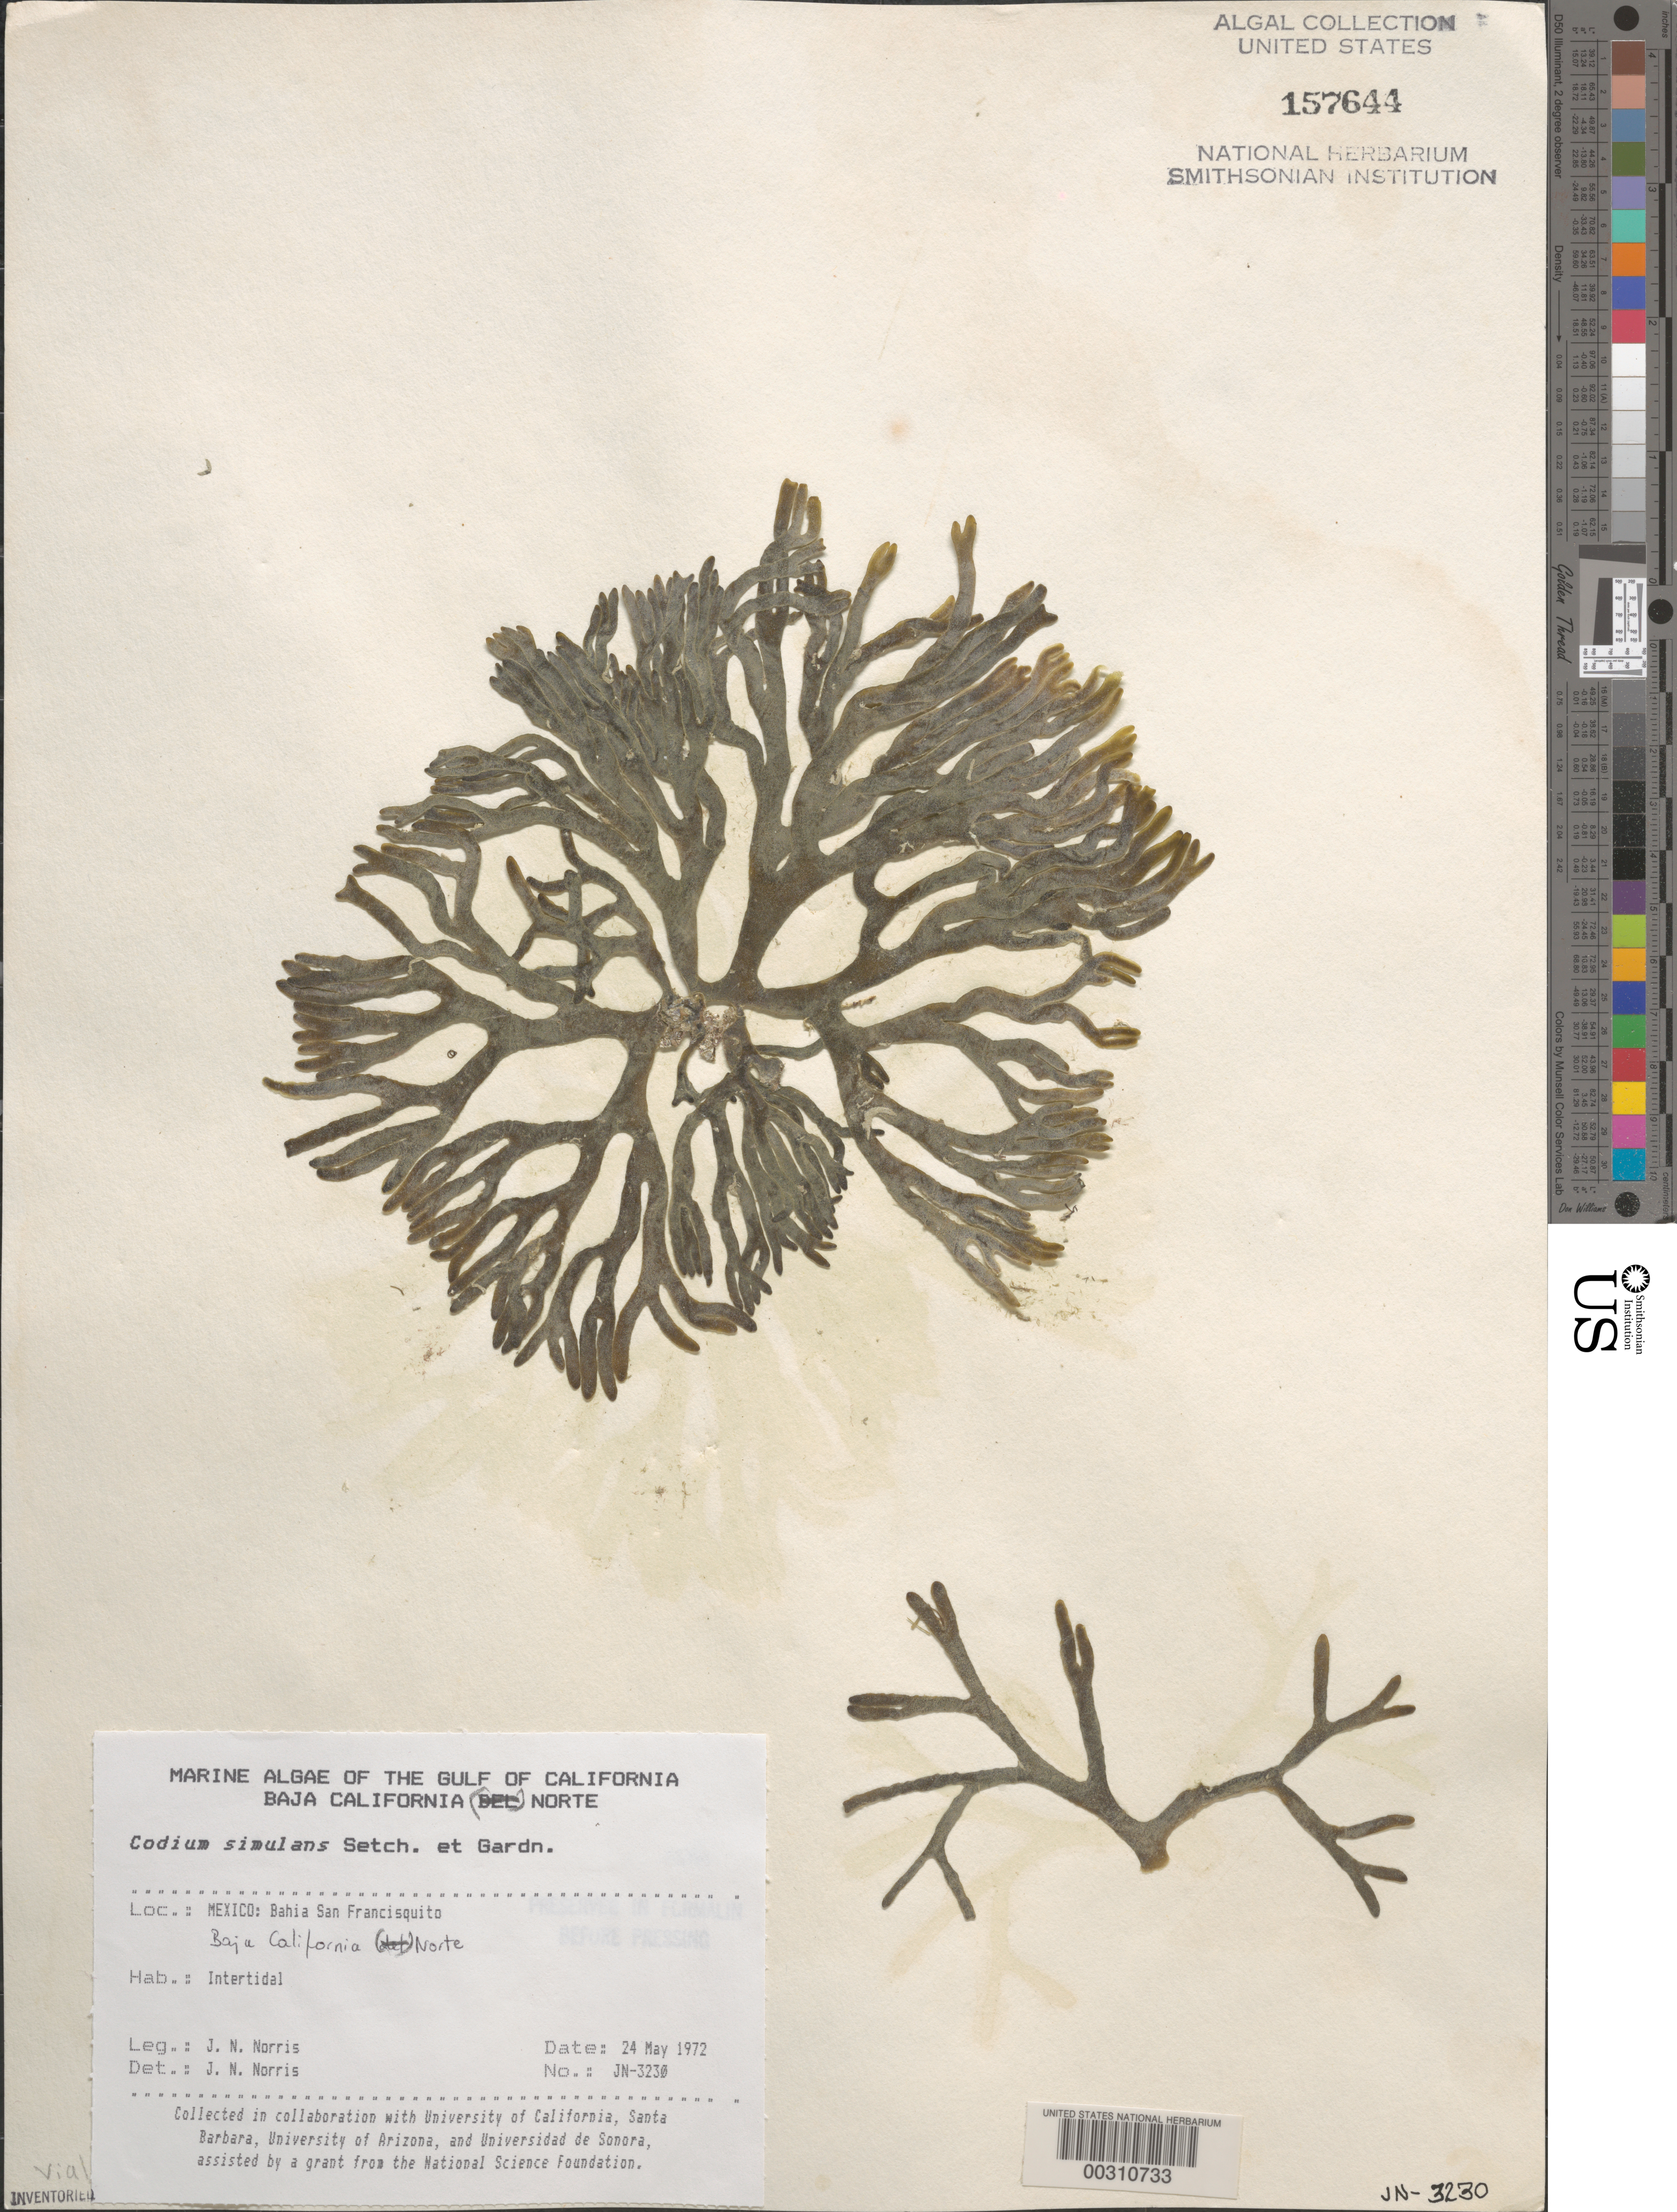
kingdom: Plantae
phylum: Chlorophyta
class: Ulvophyceae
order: Bryopsidales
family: Codiaceae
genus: Codium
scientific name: Codium simulans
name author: Setch. & N.L. Gardner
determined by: Norris, James N.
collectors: J. N. Norris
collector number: JN-3230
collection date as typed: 24 May 1972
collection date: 1972-05-24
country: Mexico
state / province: Baja California Norte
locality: Bahia San Francisquito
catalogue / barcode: US 157644